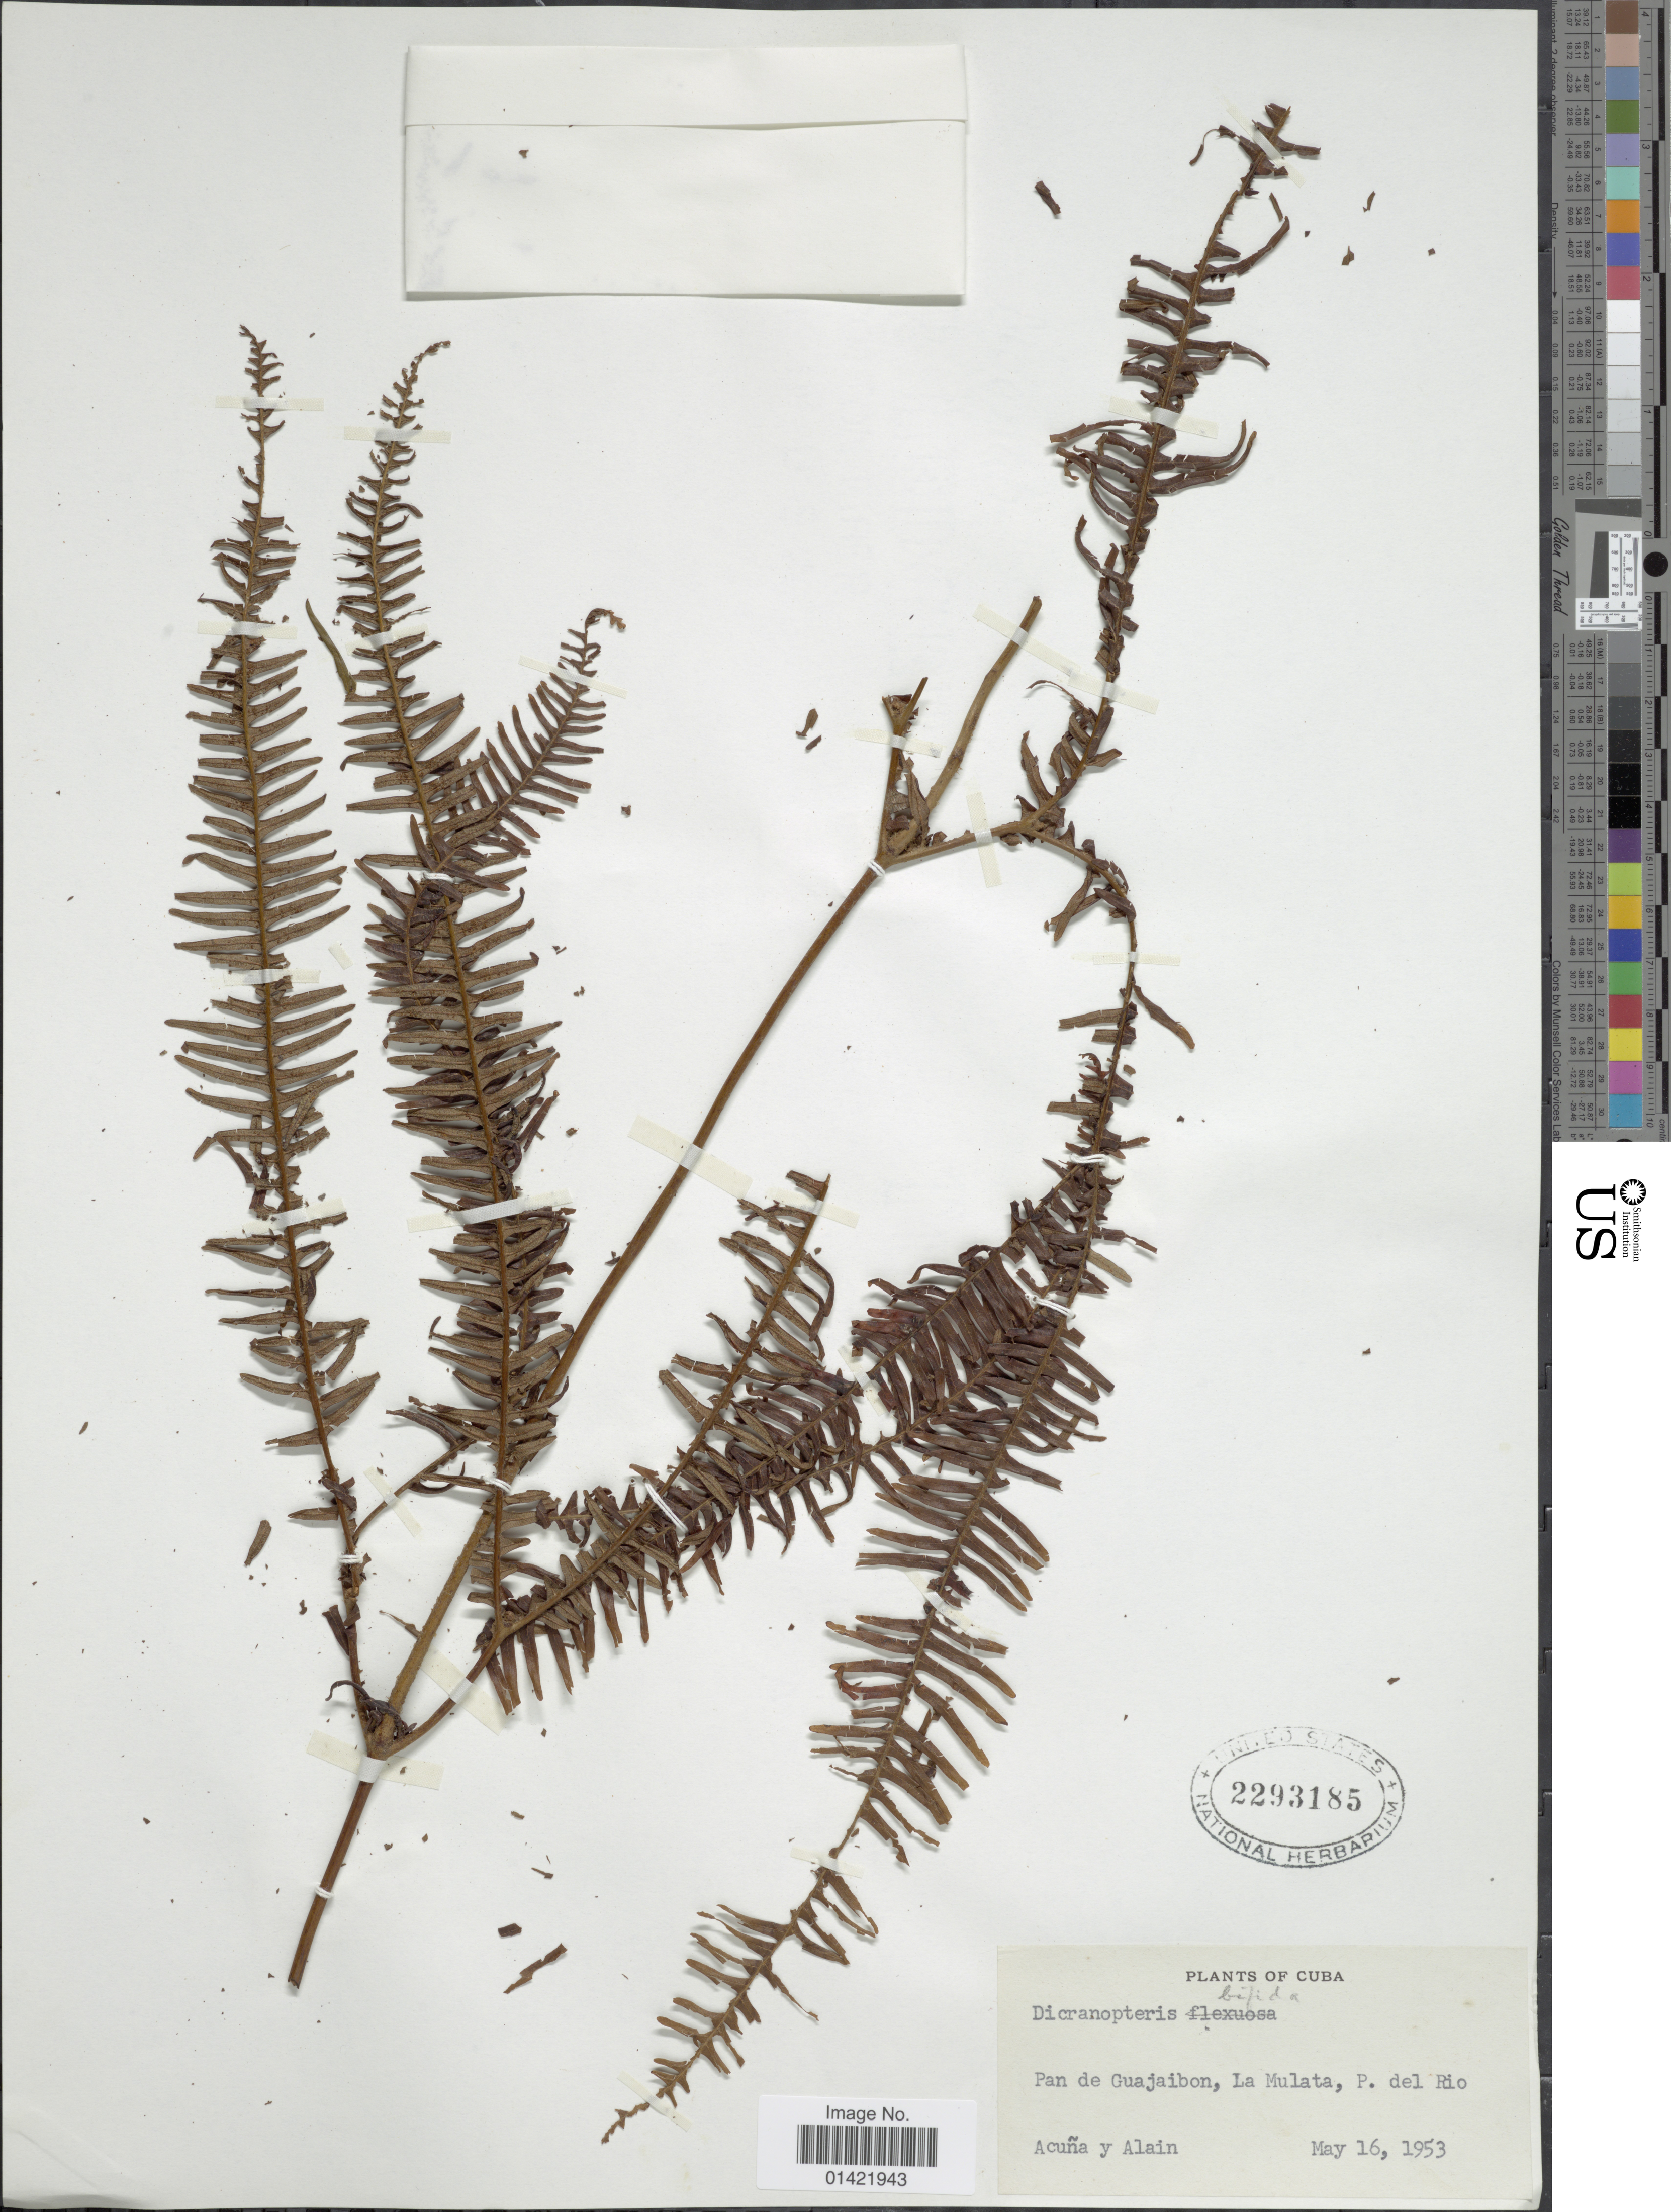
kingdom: Plantae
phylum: Tracheophyta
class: Polypodiopsida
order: Gleicheniales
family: Gleicheniaceae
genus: Sticherus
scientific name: Sticherus bifidus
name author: (Willd.) Ching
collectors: Acuña & Alain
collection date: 1953-05-16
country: Cuba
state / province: Pinar del Río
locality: Pan de Guajaibon, La Mulata, P. del Rio.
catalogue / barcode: US 2293185